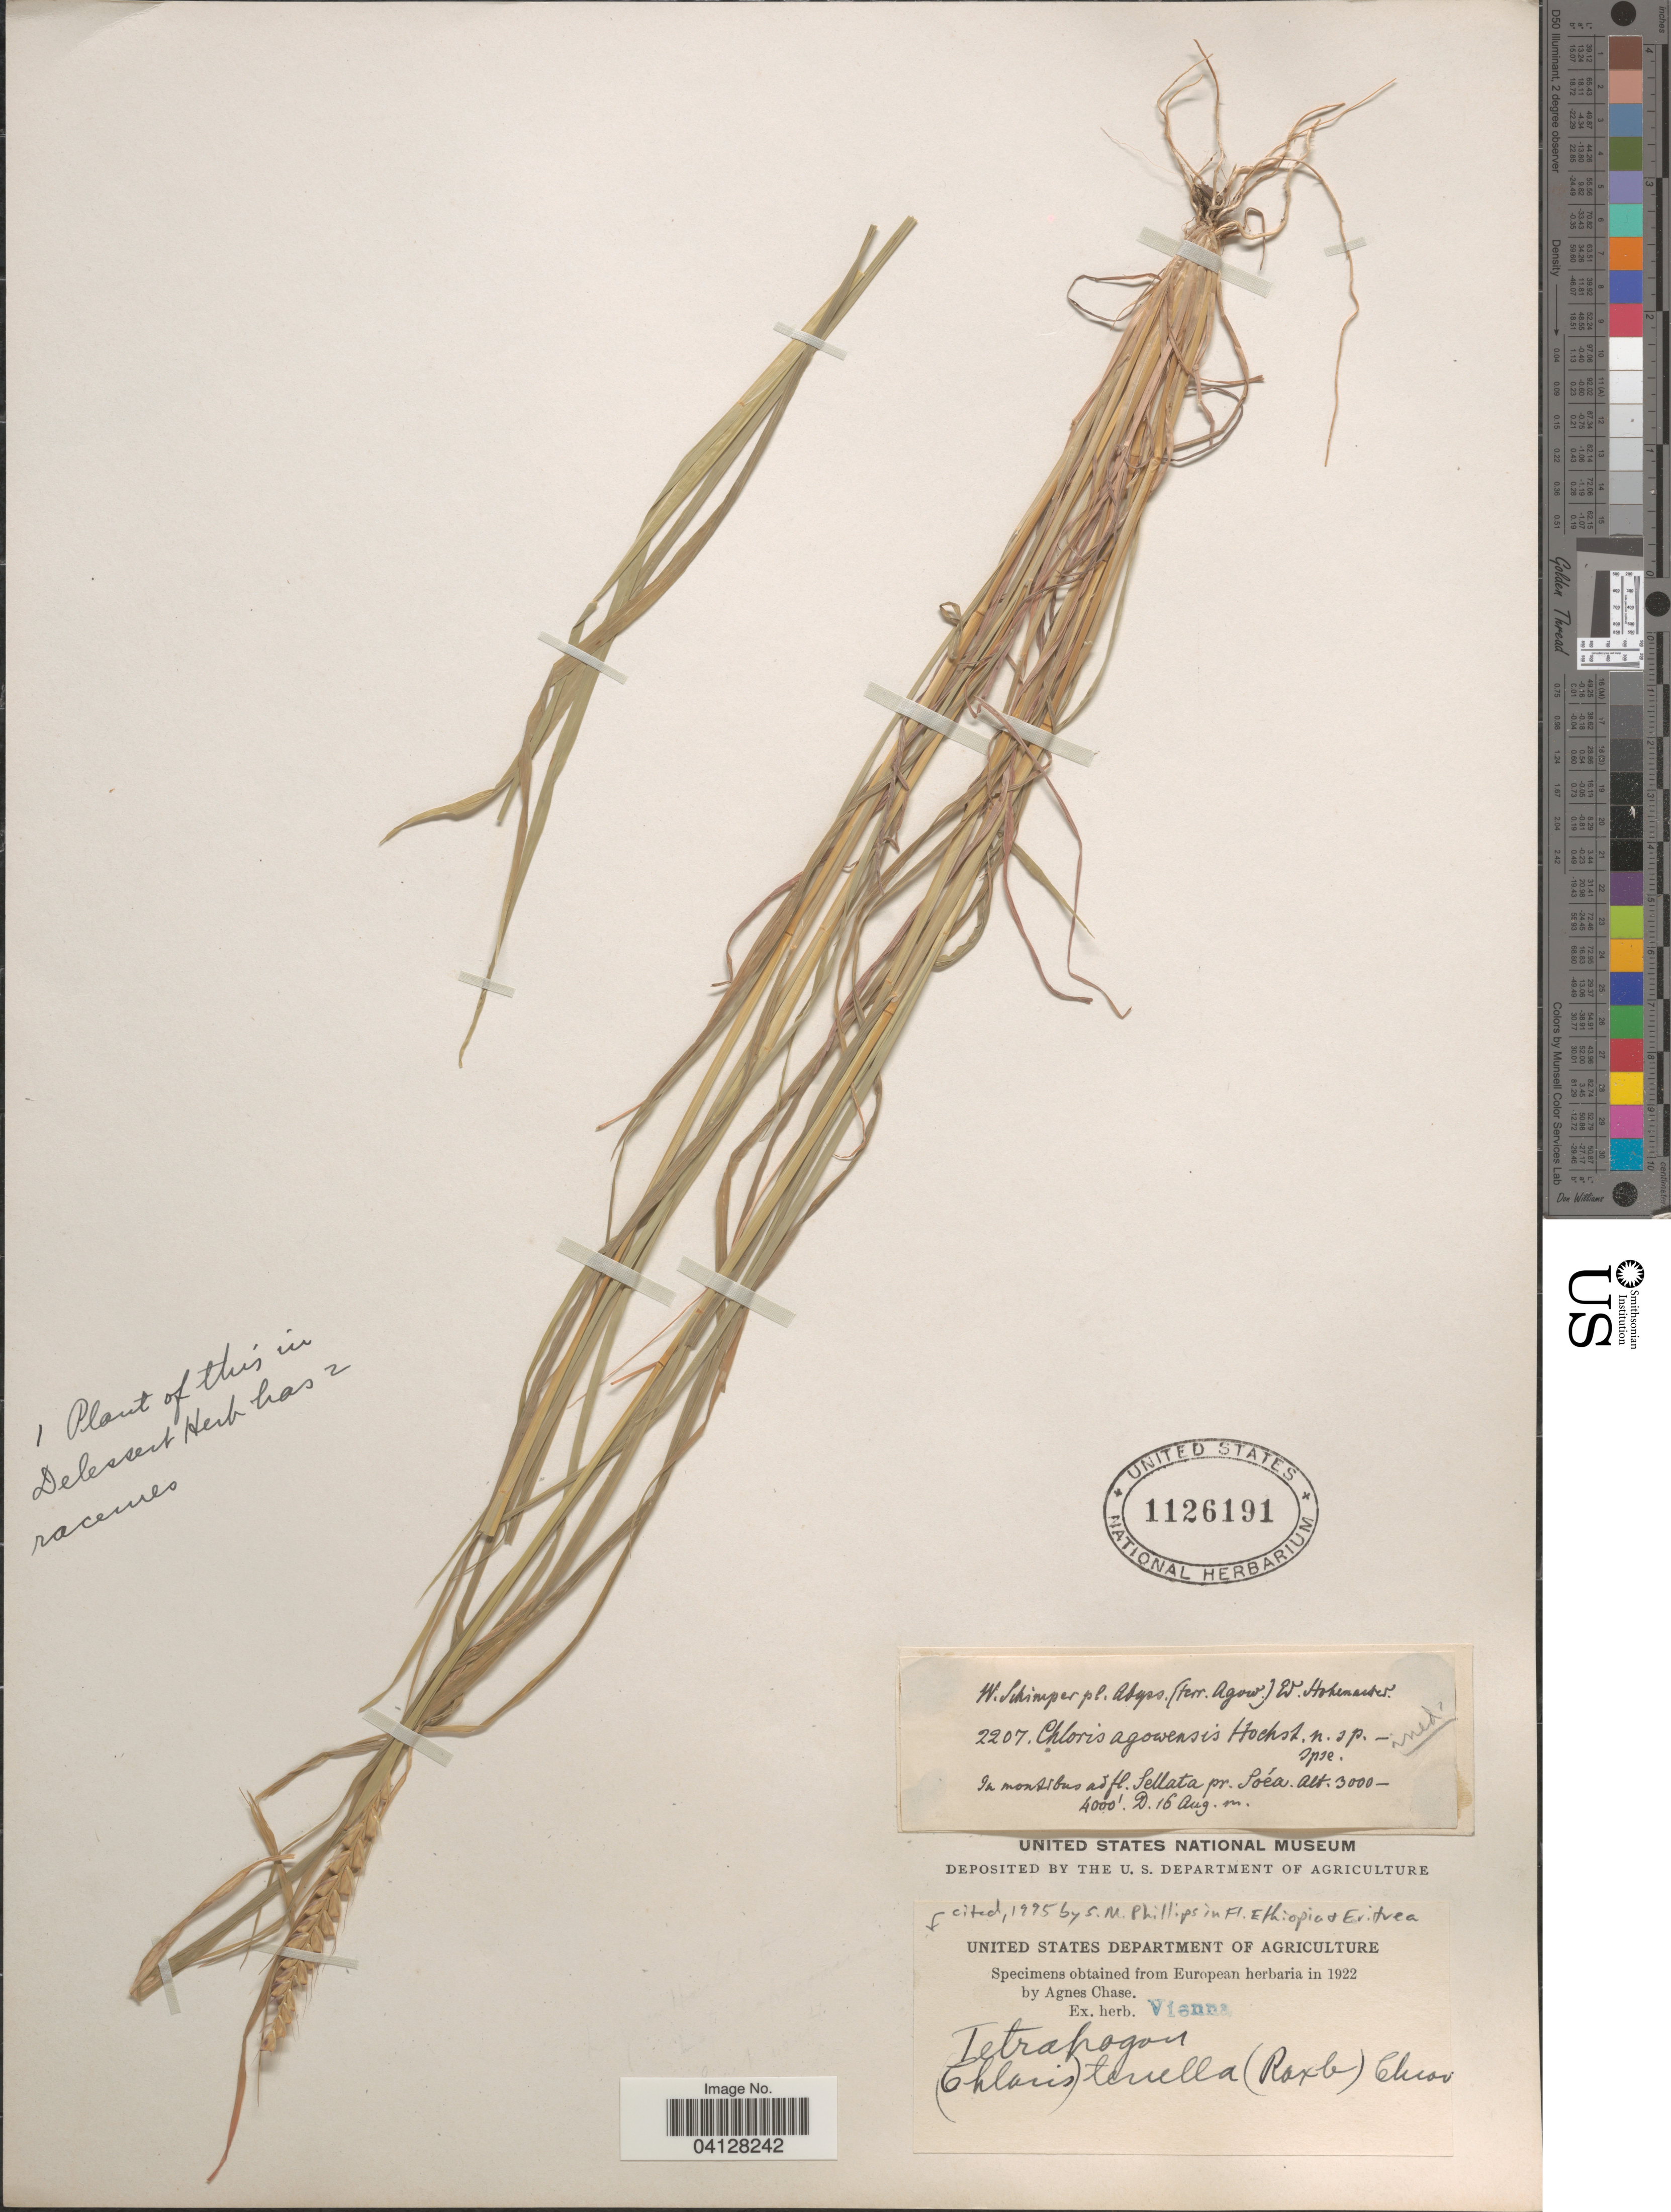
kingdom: Plantae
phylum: Tracheophyta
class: Liliopsida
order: Poales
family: Poaceae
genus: Chloris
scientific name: Chloris agowensis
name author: Hochst. ex Regel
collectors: W. Schimper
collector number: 2207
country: Ethiopia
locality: Abyss. (terr. Agow.). In montibus ad fl. Sellata pr. Soéa.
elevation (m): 914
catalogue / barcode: US 1126191